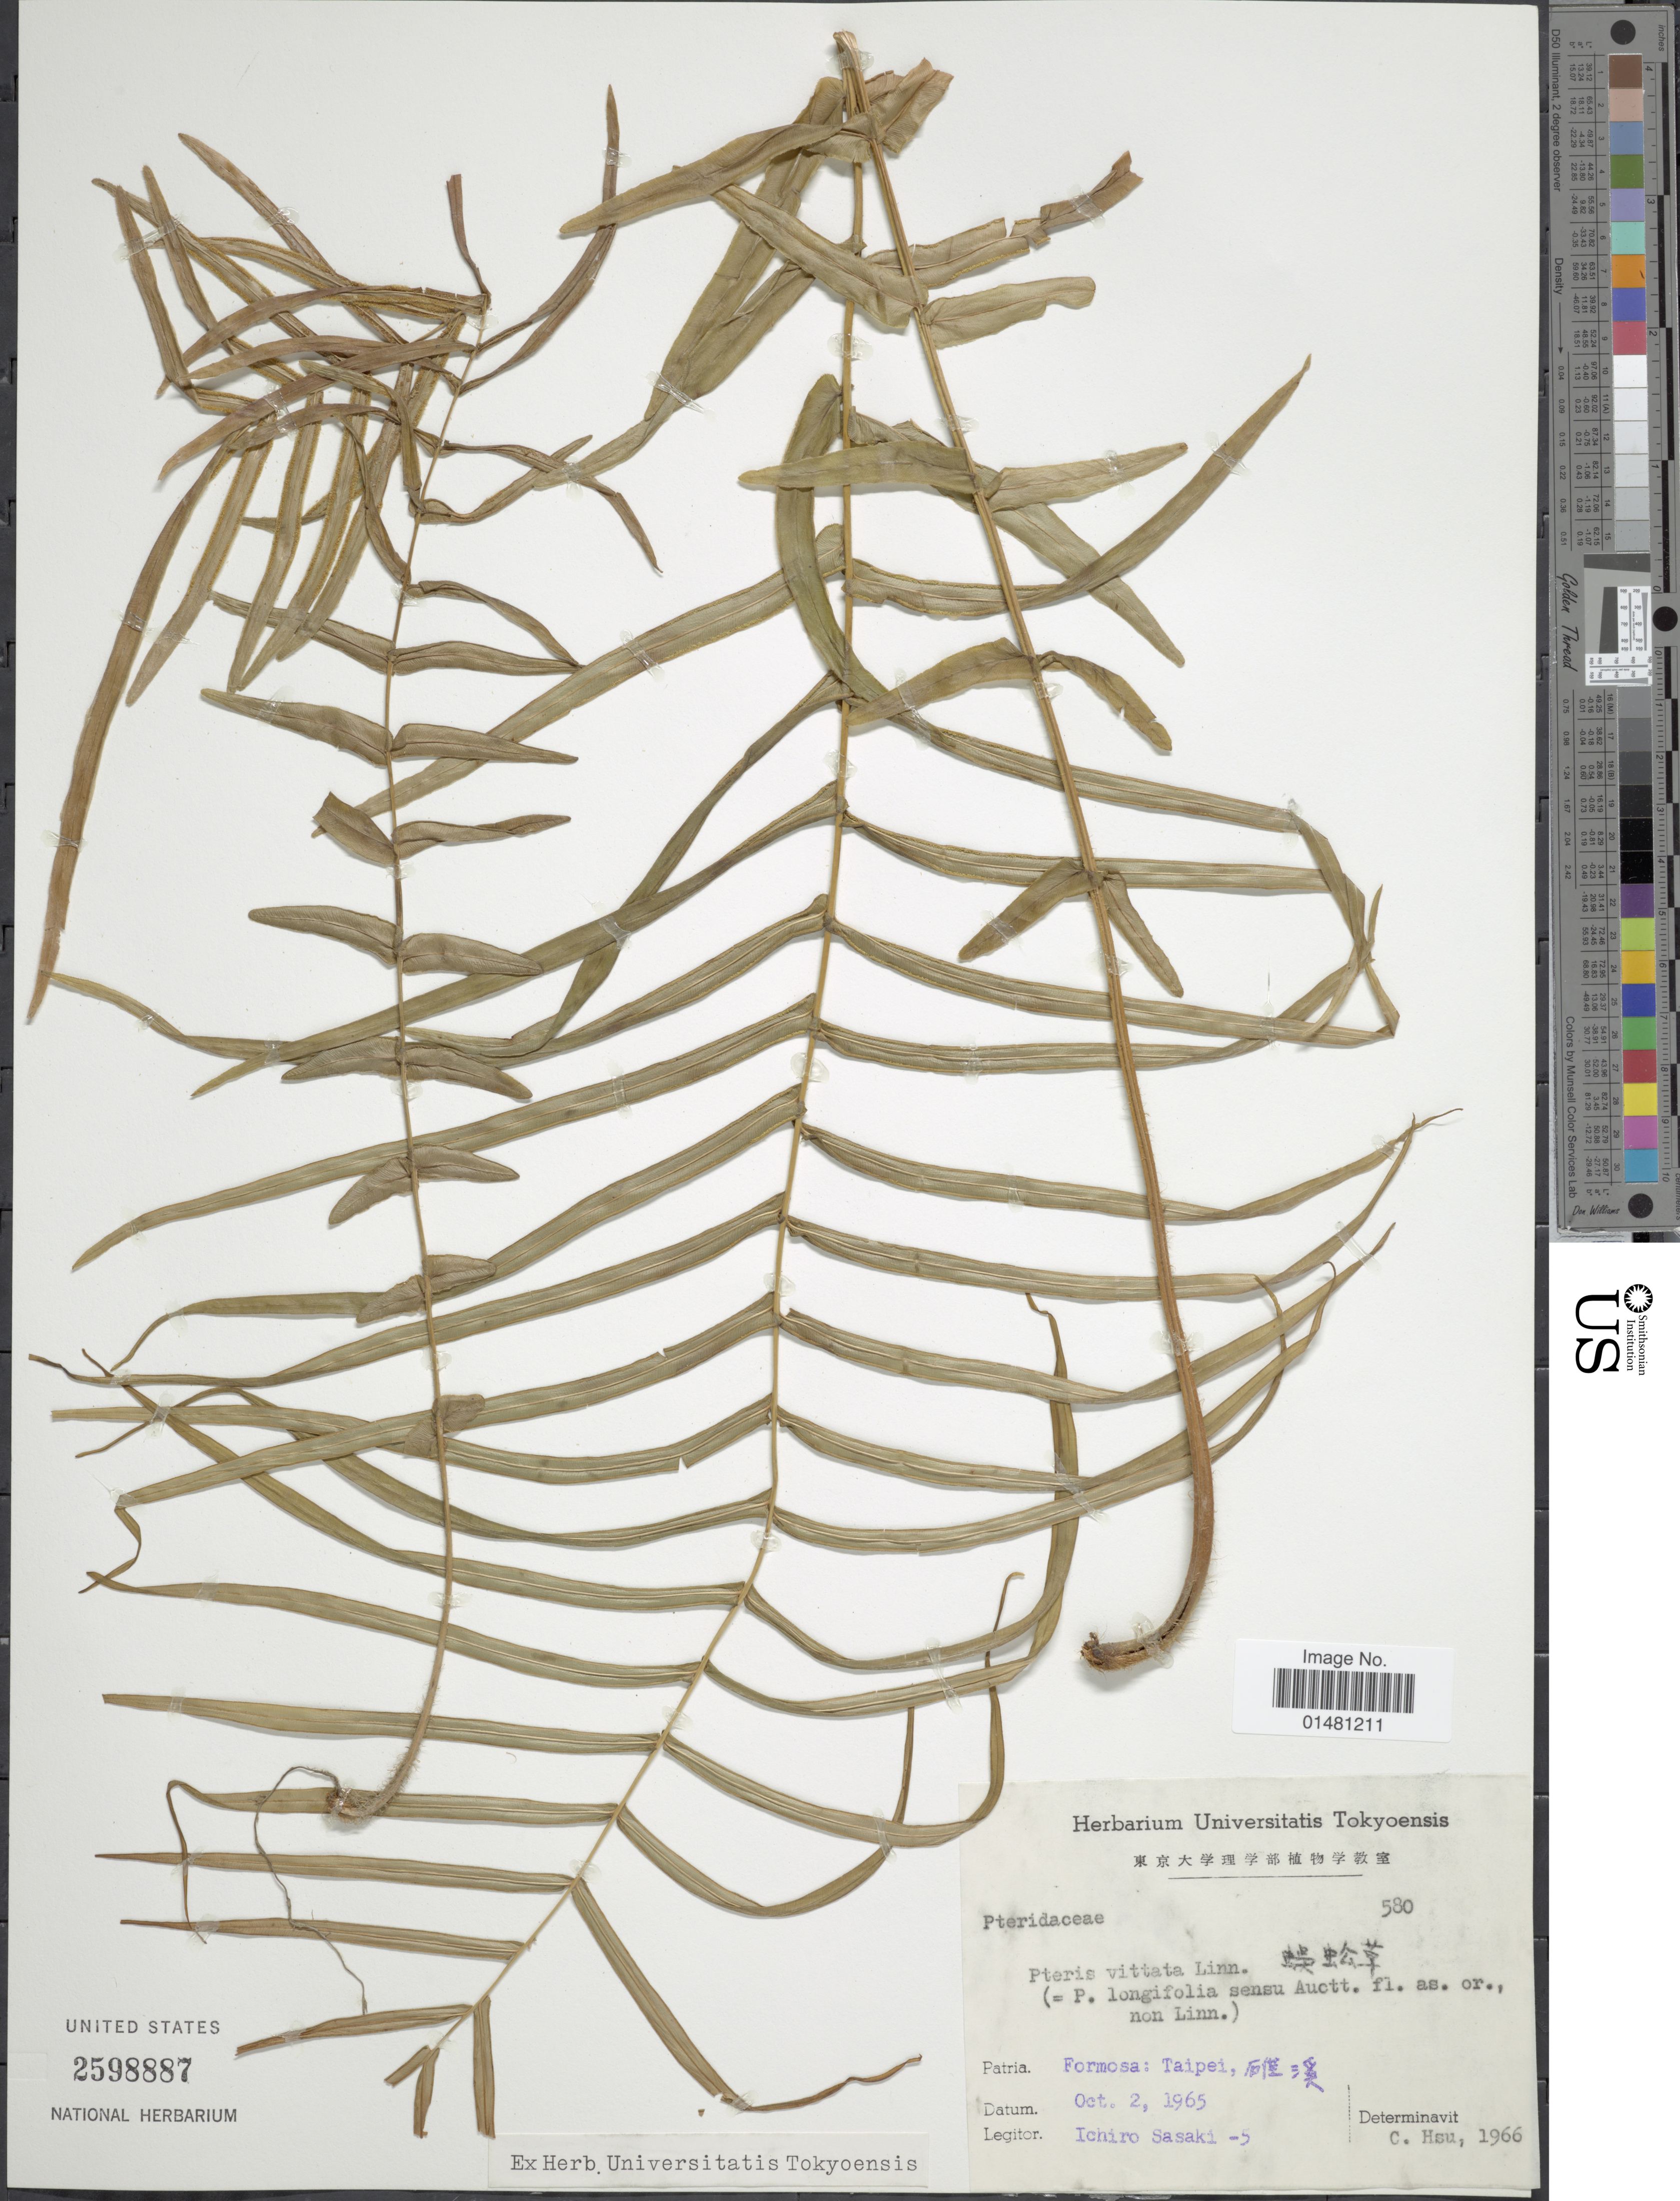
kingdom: Plantae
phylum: Tracheophyta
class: Polypodiopsida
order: Polypodiales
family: Pteridaceae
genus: Pteris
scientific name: Pteris vittata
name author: L.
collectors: I. Sasaki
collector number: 5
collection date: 1965-10-02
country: Taiwan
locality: Taipei on label in 1965; now Yilan County, Jiaoxi Township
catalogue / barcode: US 2598887